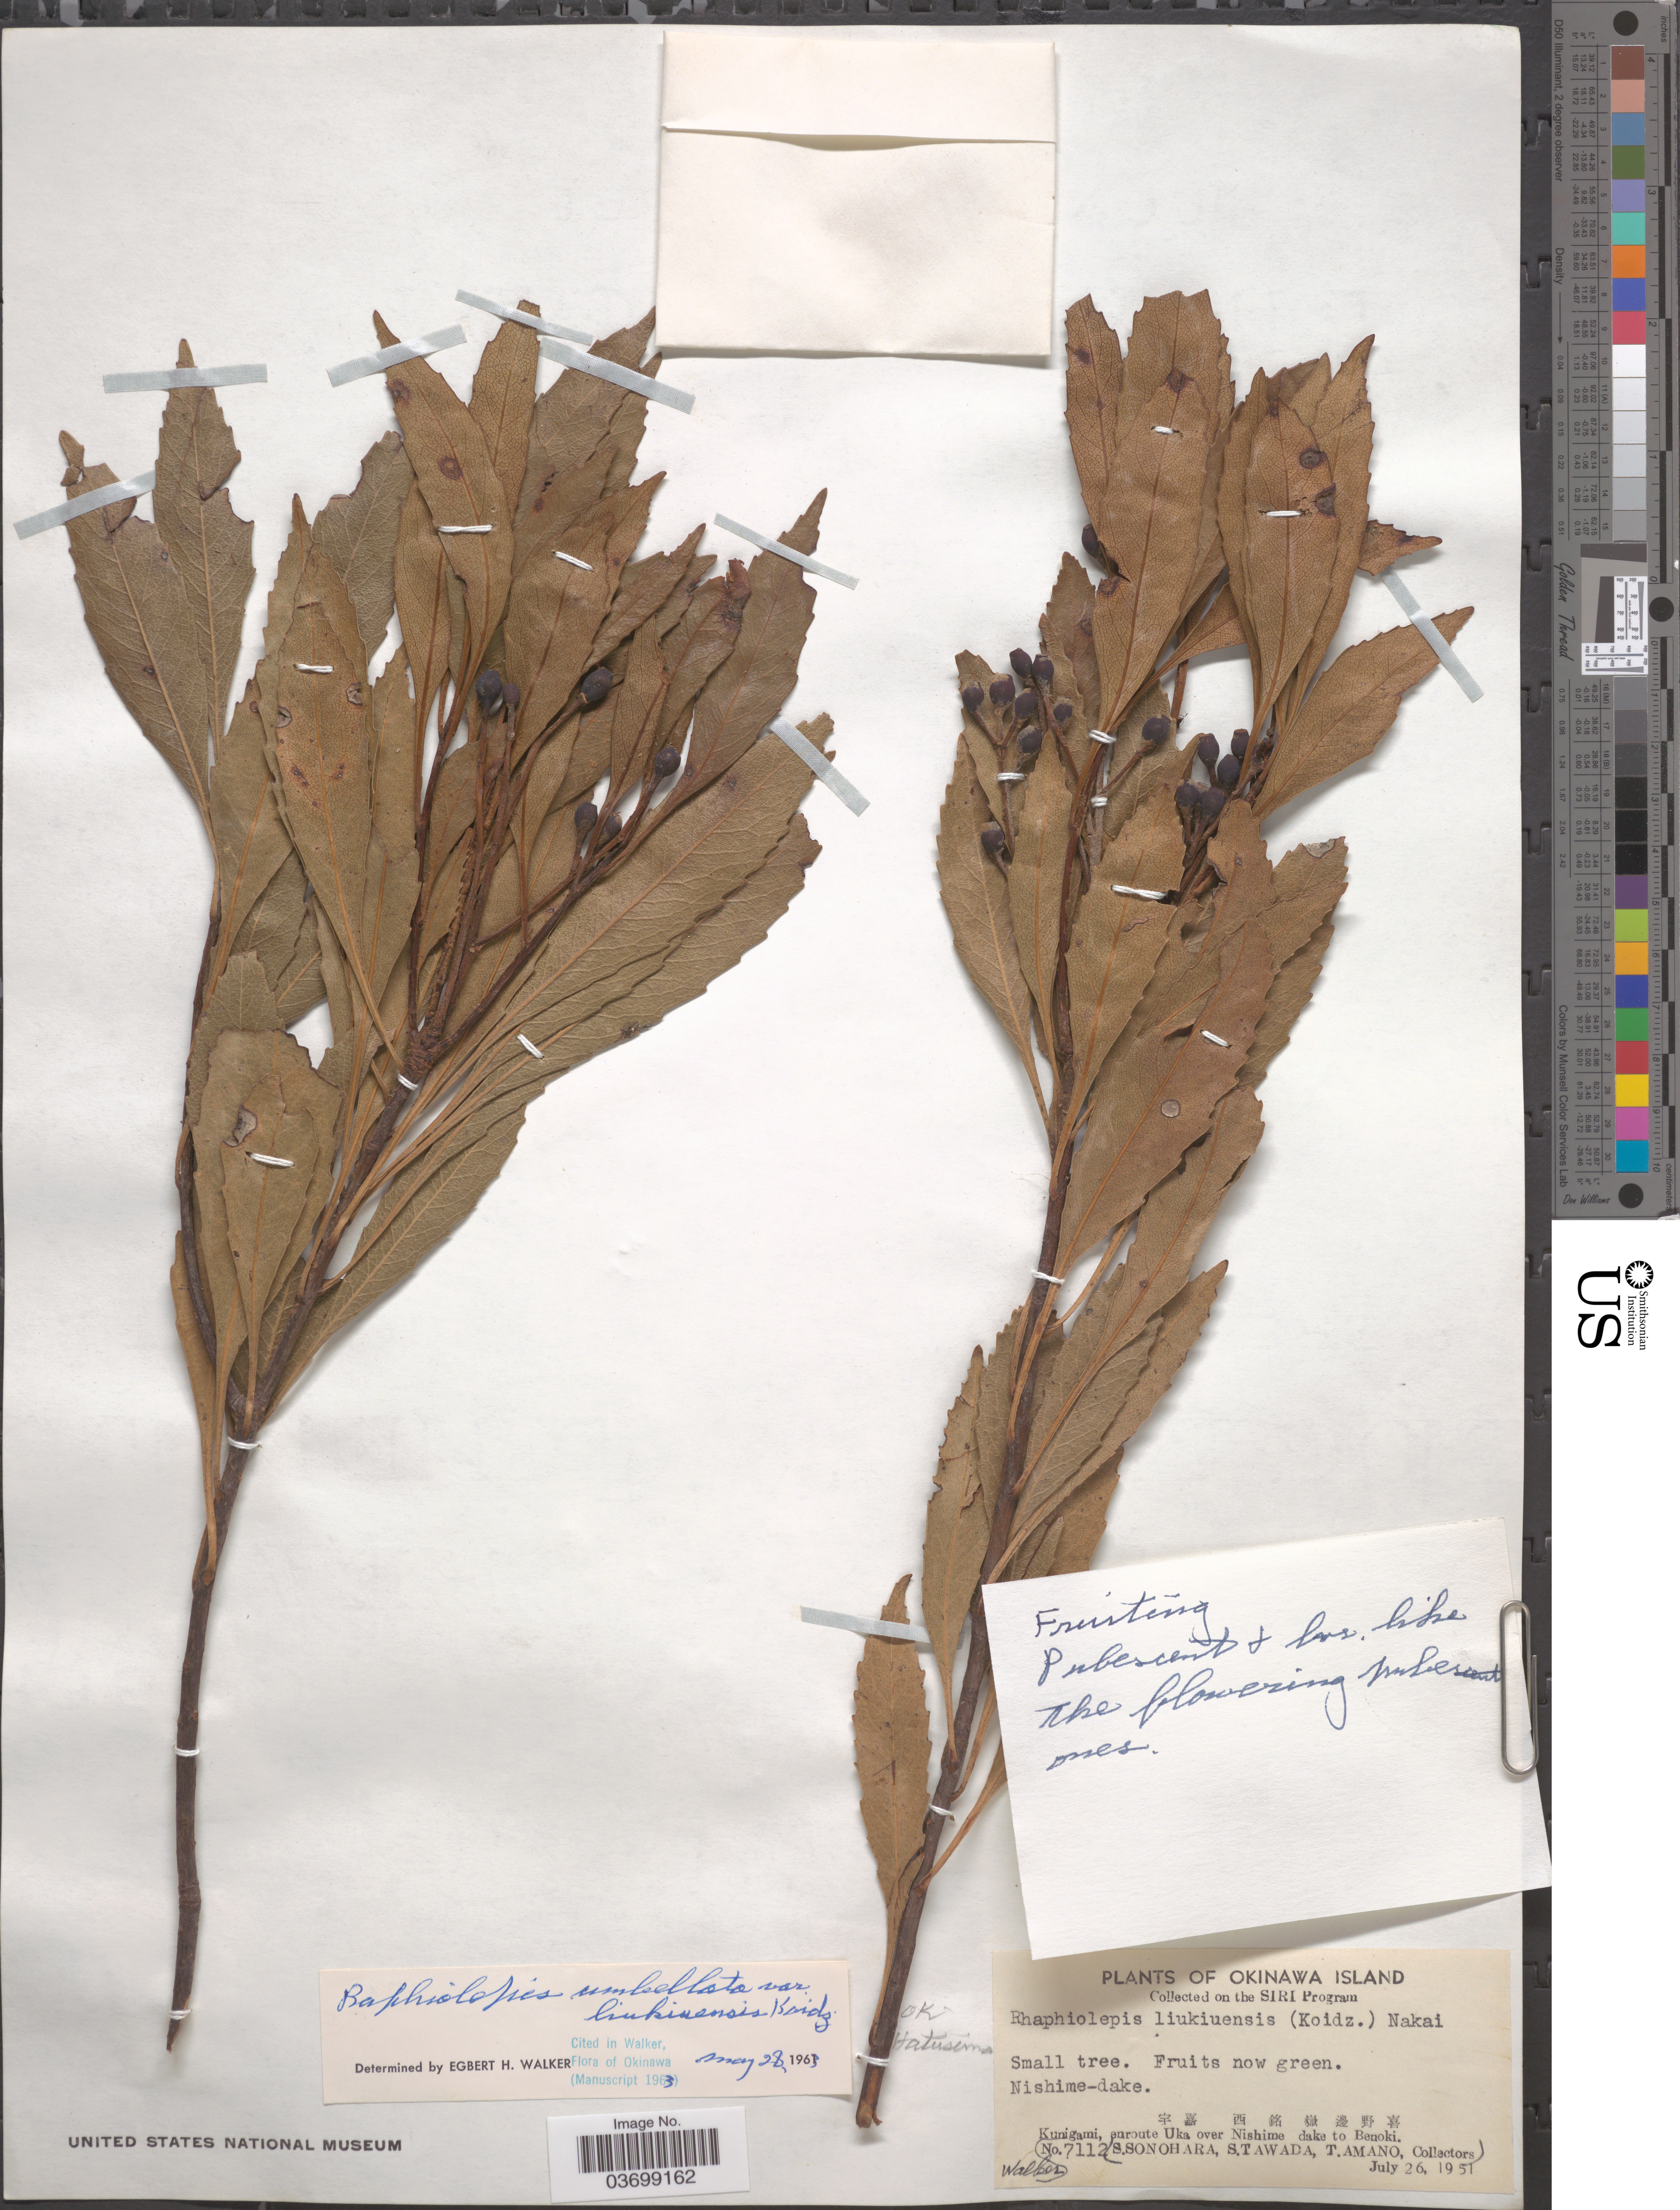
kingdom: Plantae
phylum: Tracheophyta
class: Magnoliopsida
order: Rosales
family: Rosaceae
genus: Rhaphiolepis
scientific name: Rhaphiolepis umbellata var. liukiuensis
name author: Koidz.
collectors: S. Sonohara, S. Tawada & T. Amano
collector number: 7112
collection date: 1951-07-26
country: Japan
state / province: Okinawa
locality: Okinawa Island. Nishime-dake. X. Kunigami, enroute Uka over Nishime dake to Benoki.